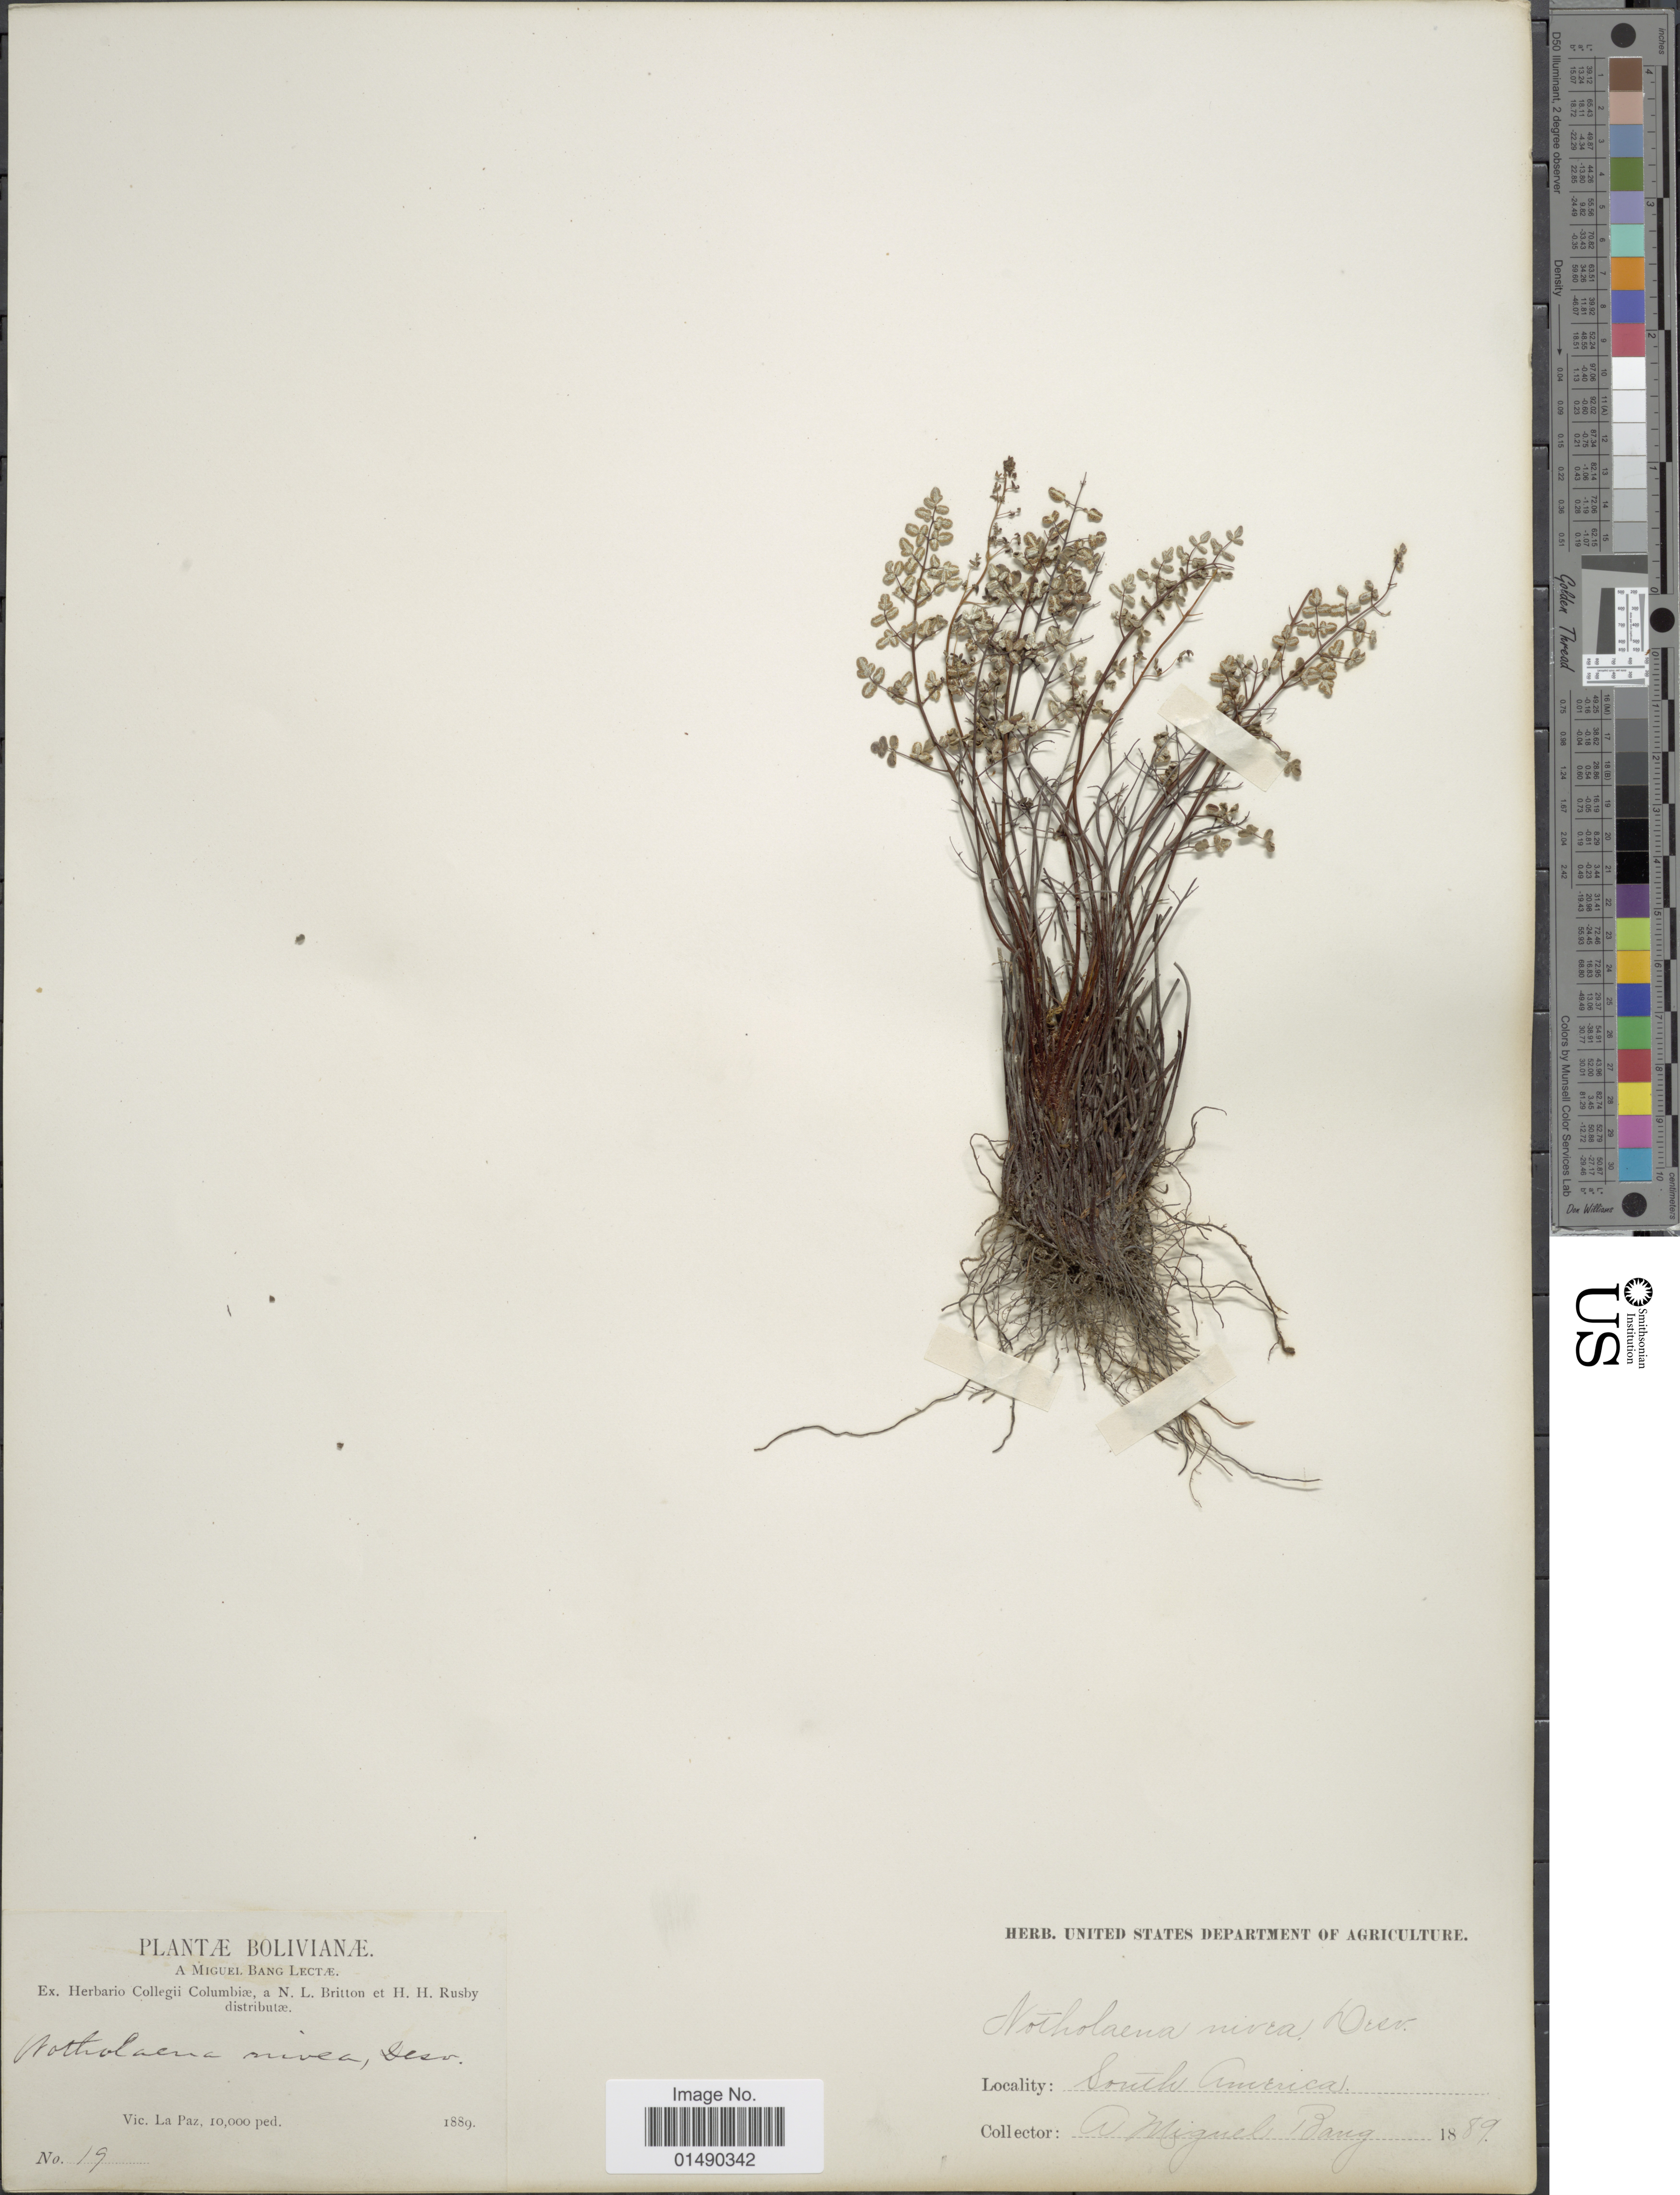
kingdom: Plantae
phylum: Tracheophyta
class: Polypodiopsida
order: Polypodiales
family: Pteridaceae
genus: Argyrochosma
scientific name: Argyrochosma nivea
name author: (Poir.) Windham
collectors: M. Bang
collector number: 19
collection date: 1889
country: Bolivia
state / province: La Paz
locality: South America, Bolivianae, Vic. La Paz.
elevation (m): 3048